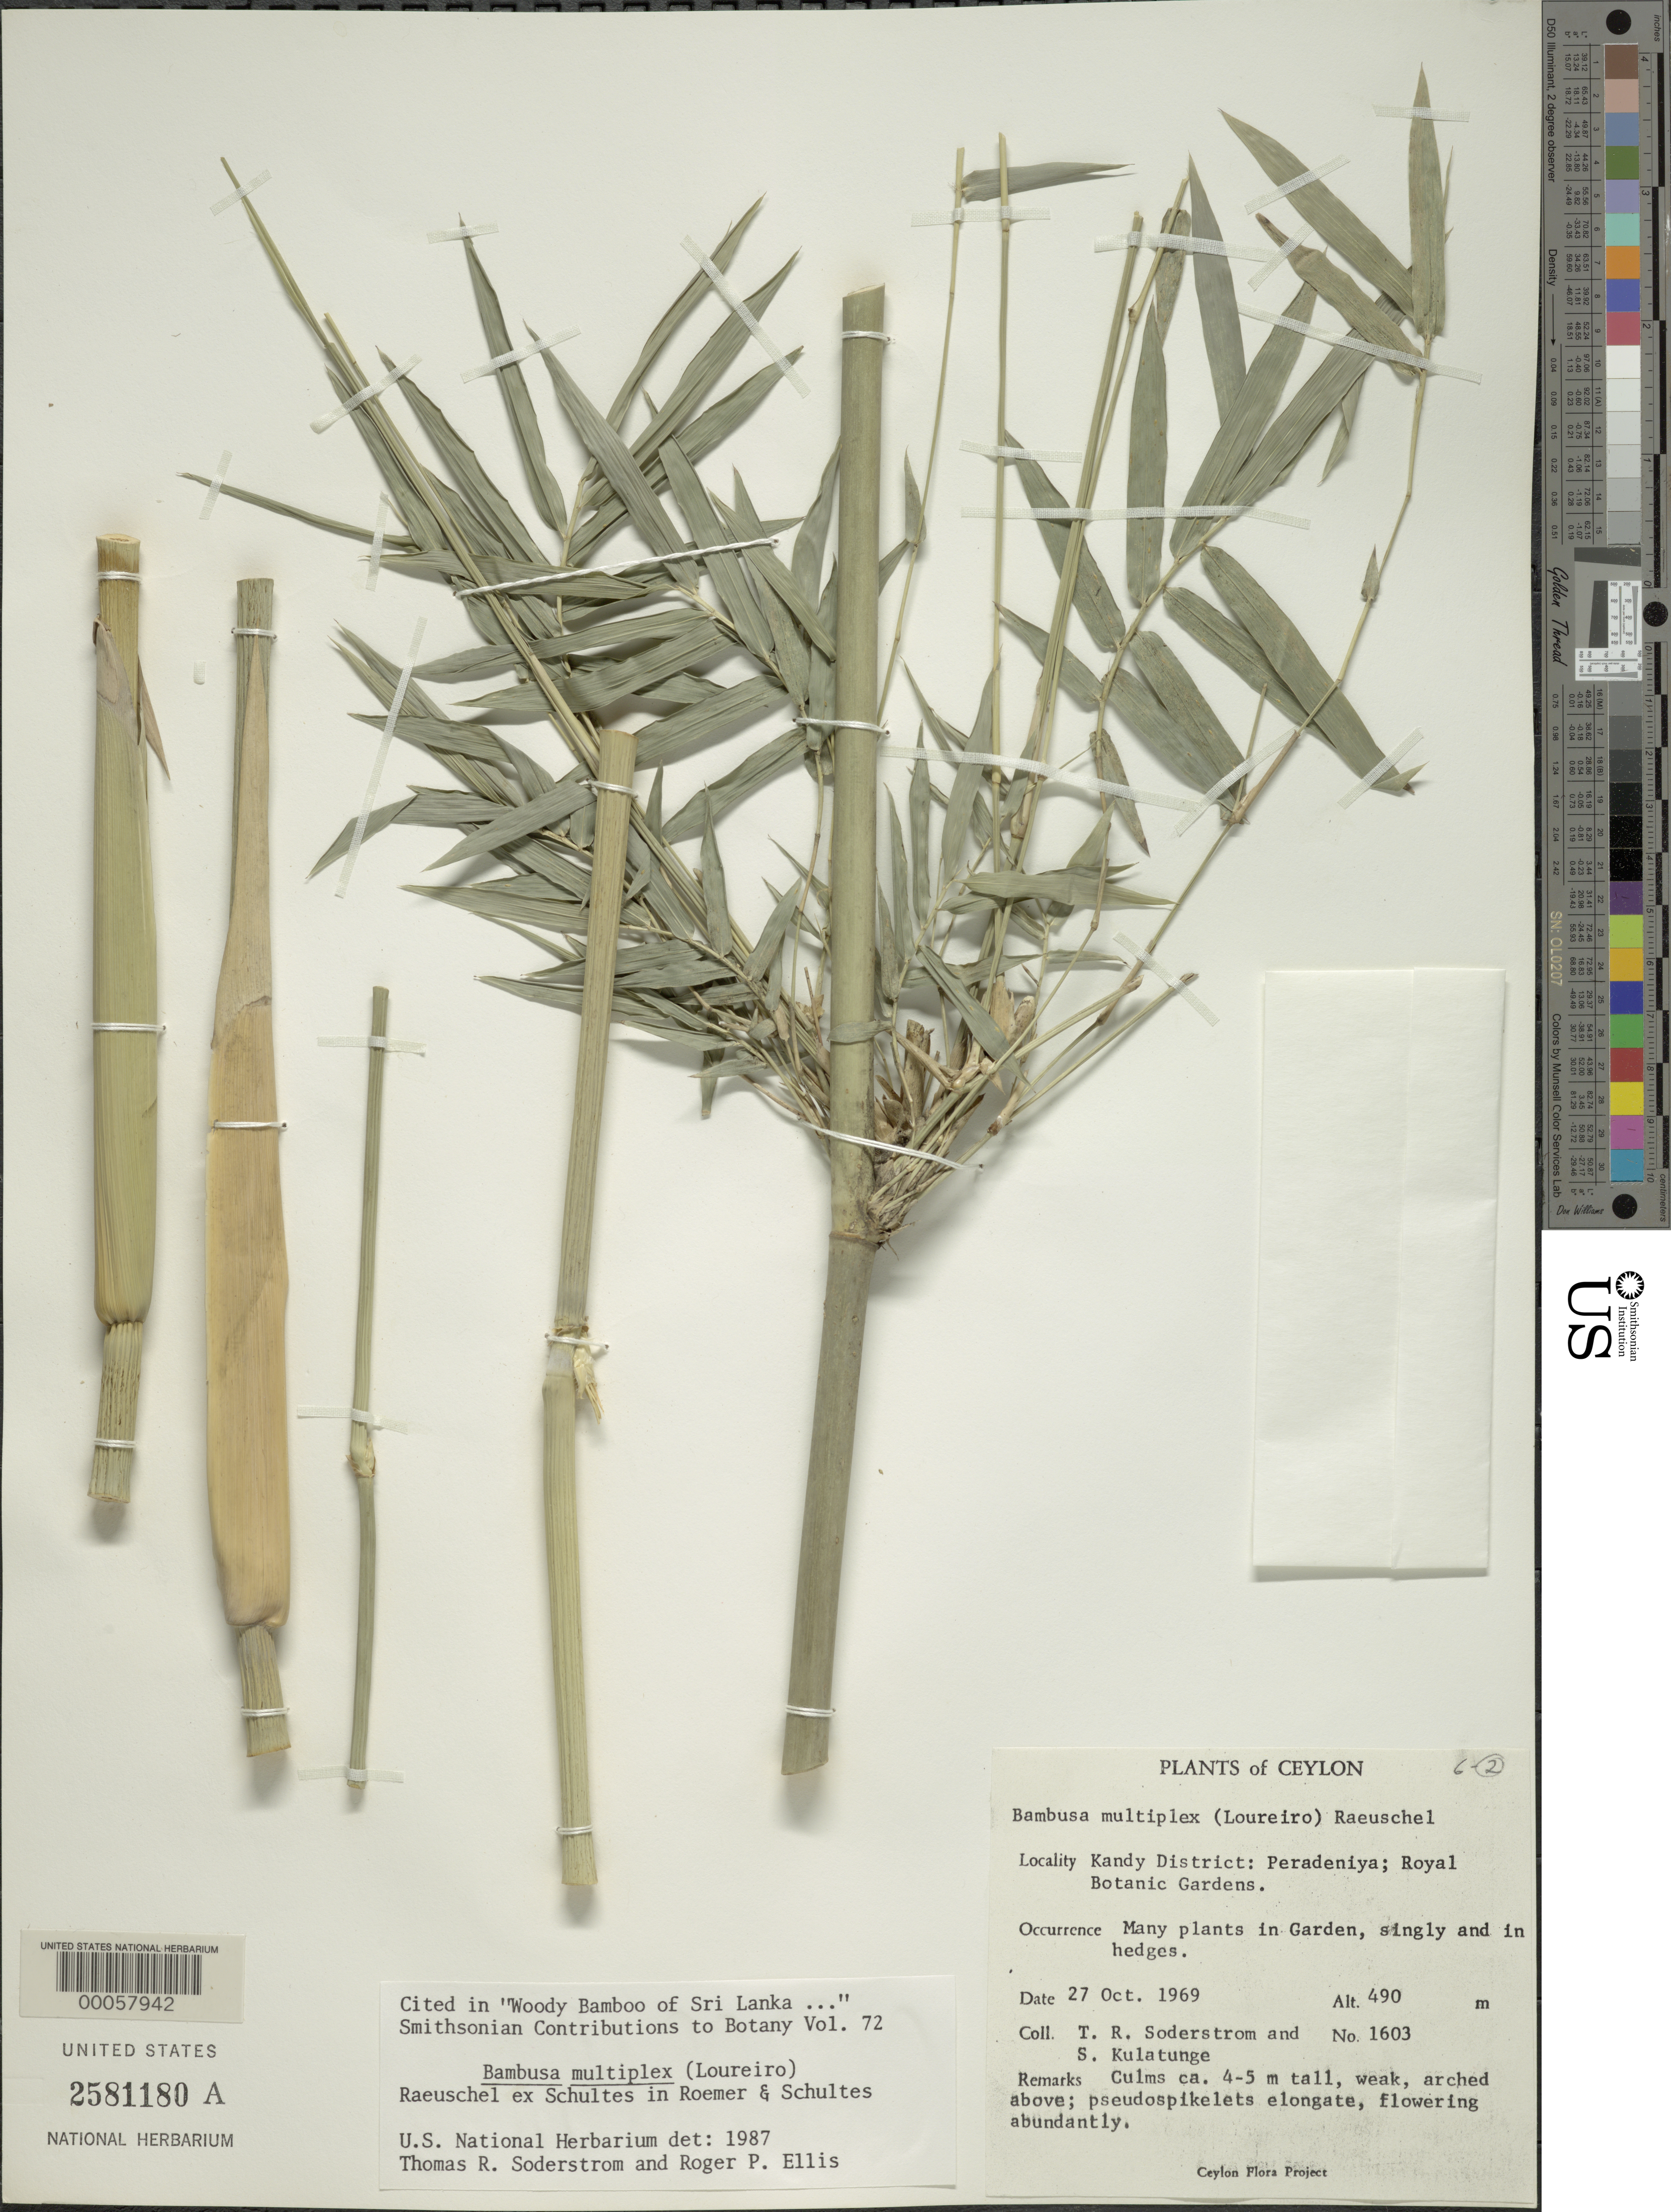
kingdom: Plantae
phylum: Tracheophyta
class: Liliopsida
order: Poales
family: Poaceae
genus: Bambusa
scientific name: Bambusa multiplex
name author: (Lour.) Raeusch. ex Schult. & Schult. f.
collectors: T. R. Soderstrom & S. Kulatunge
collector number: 1603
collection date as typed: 27 Oct 1969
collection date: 1969-10-27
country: Sri Lanka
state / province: Central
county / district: Kandy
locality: Peradeniya, Royal Botanic Gardens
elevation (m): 490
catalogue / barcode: US 2581180A